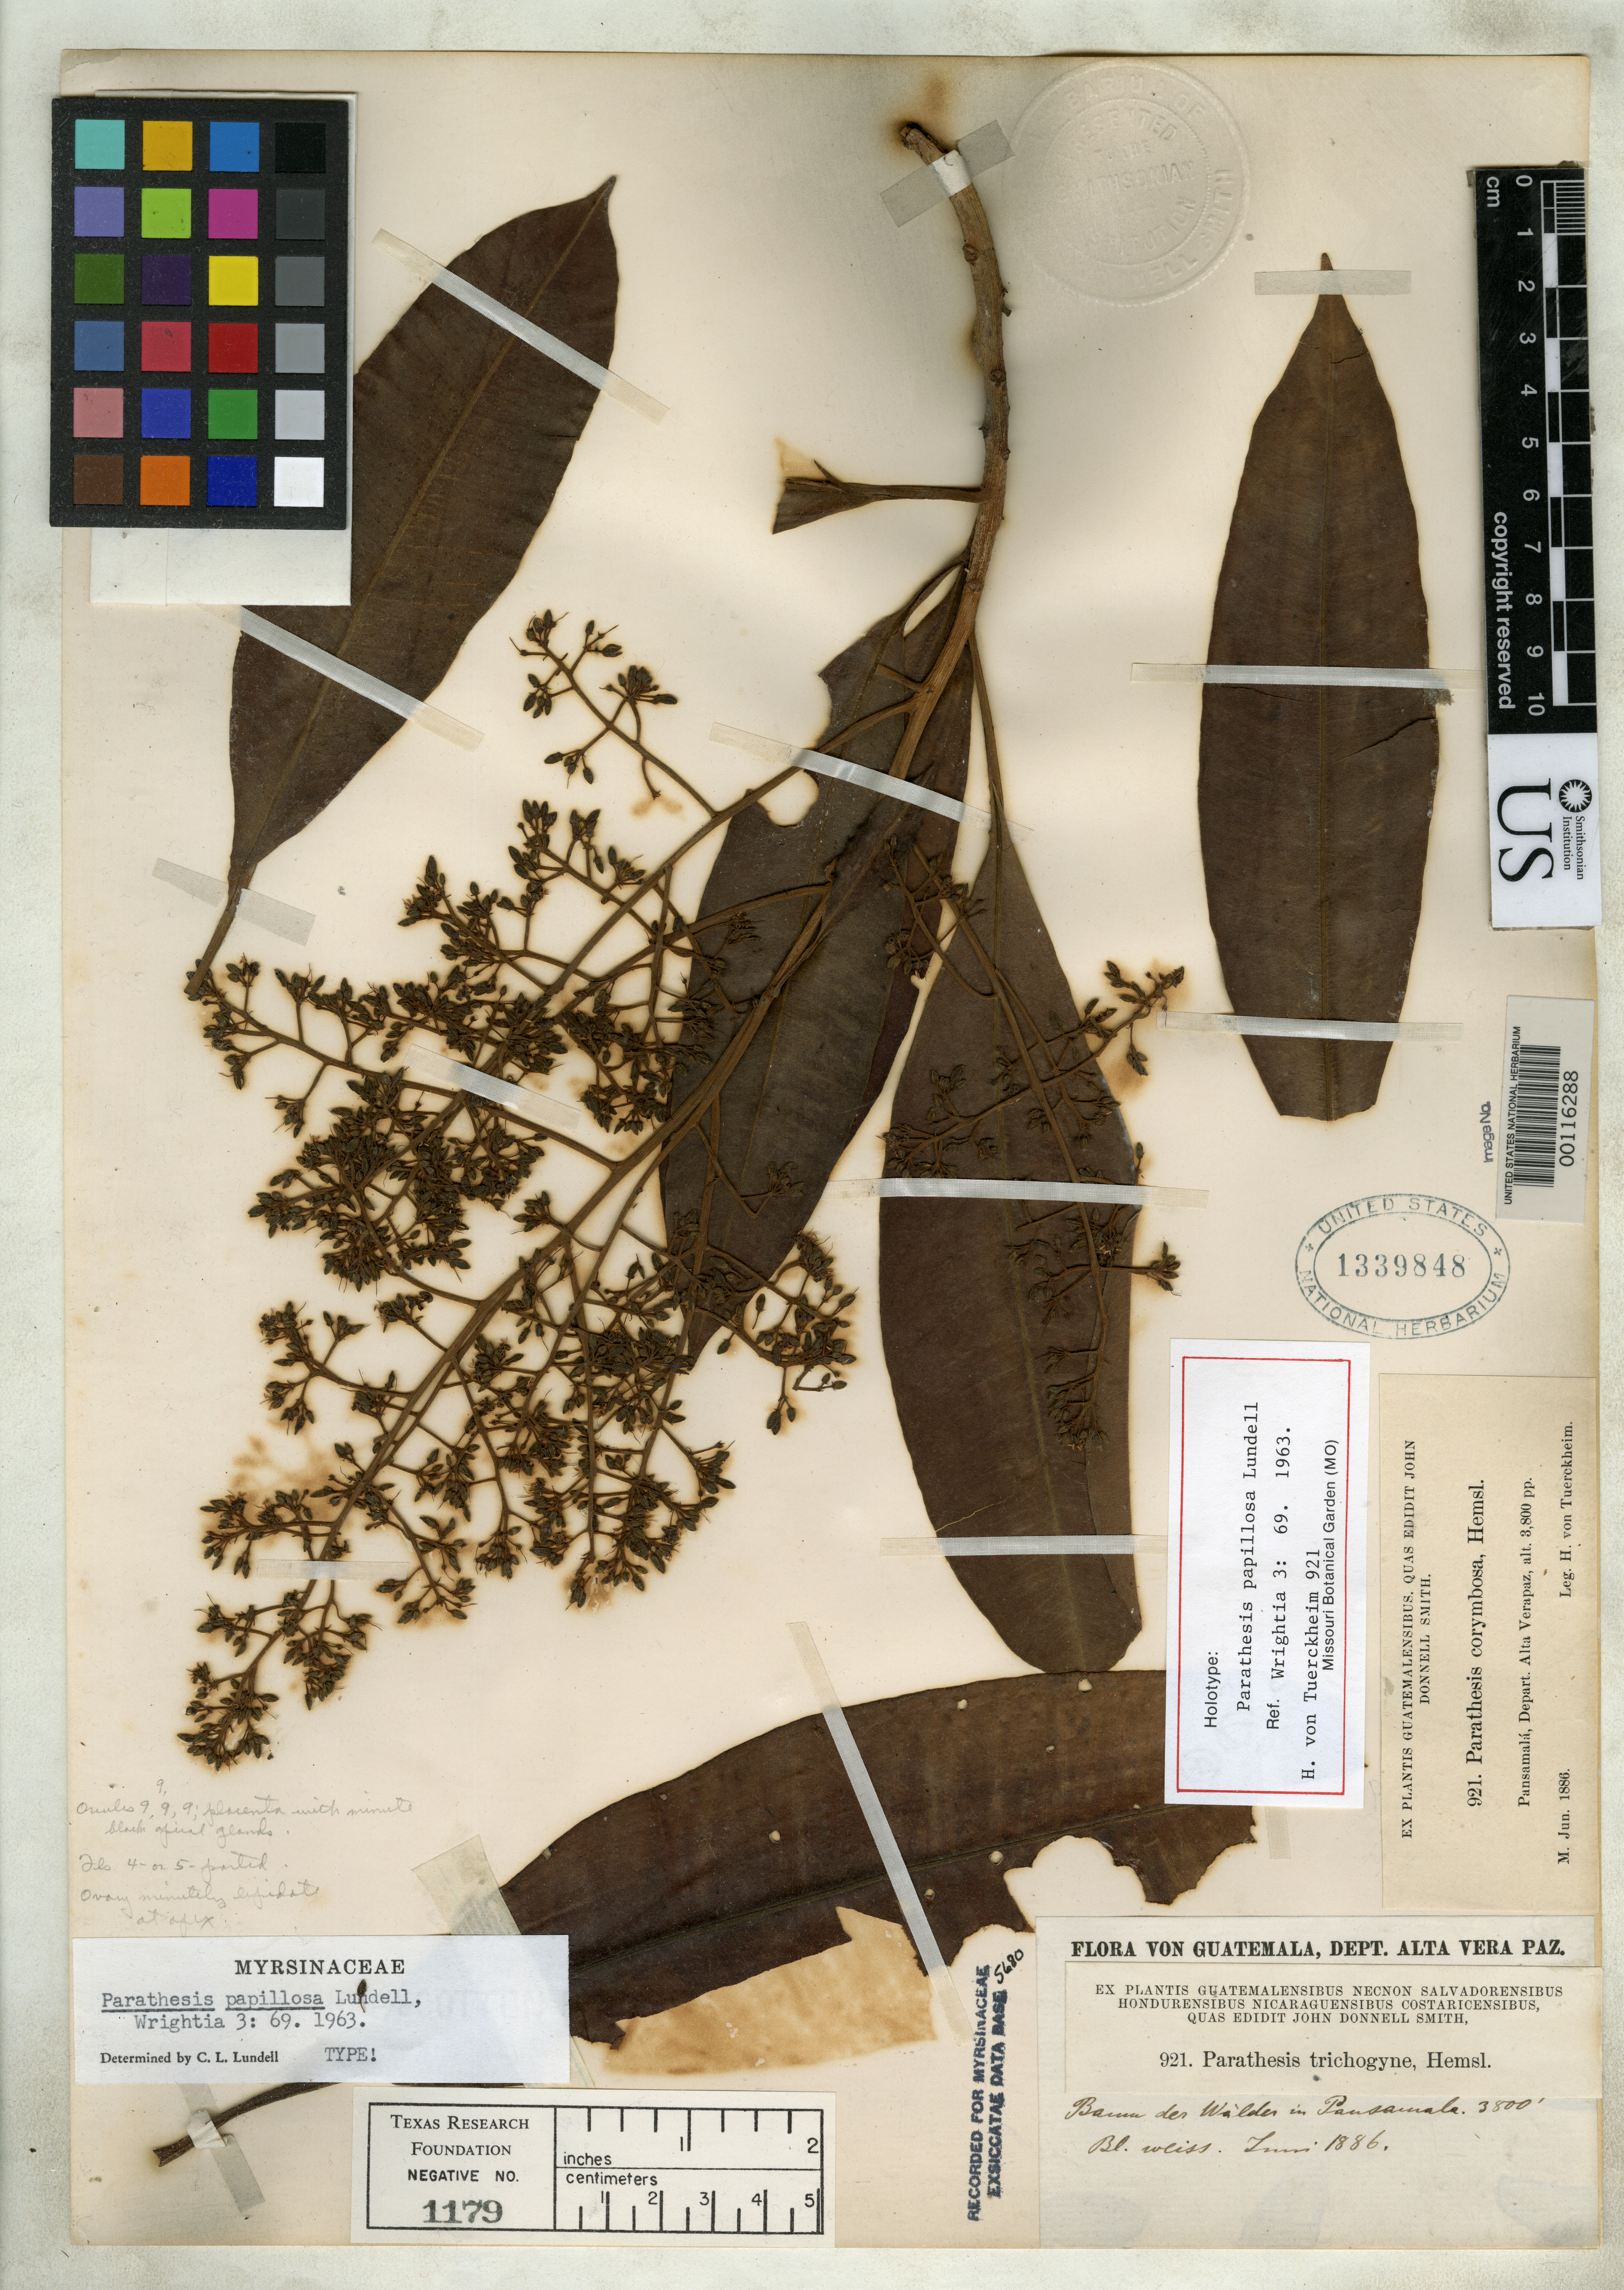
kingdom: Plantae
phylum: Tracheophyta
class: Magnoliopsida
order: Ericales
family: Primulaceae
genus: Parathesis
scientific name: Parathesis papillosa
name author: Lundell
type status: Holotype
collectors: H. von Türckheim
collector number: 921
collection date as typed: Jun 1886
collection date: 1886-06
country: Guatemala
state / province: Alta Verapaz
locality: Pansamalá.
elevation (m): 1158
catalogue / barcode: US 1339848